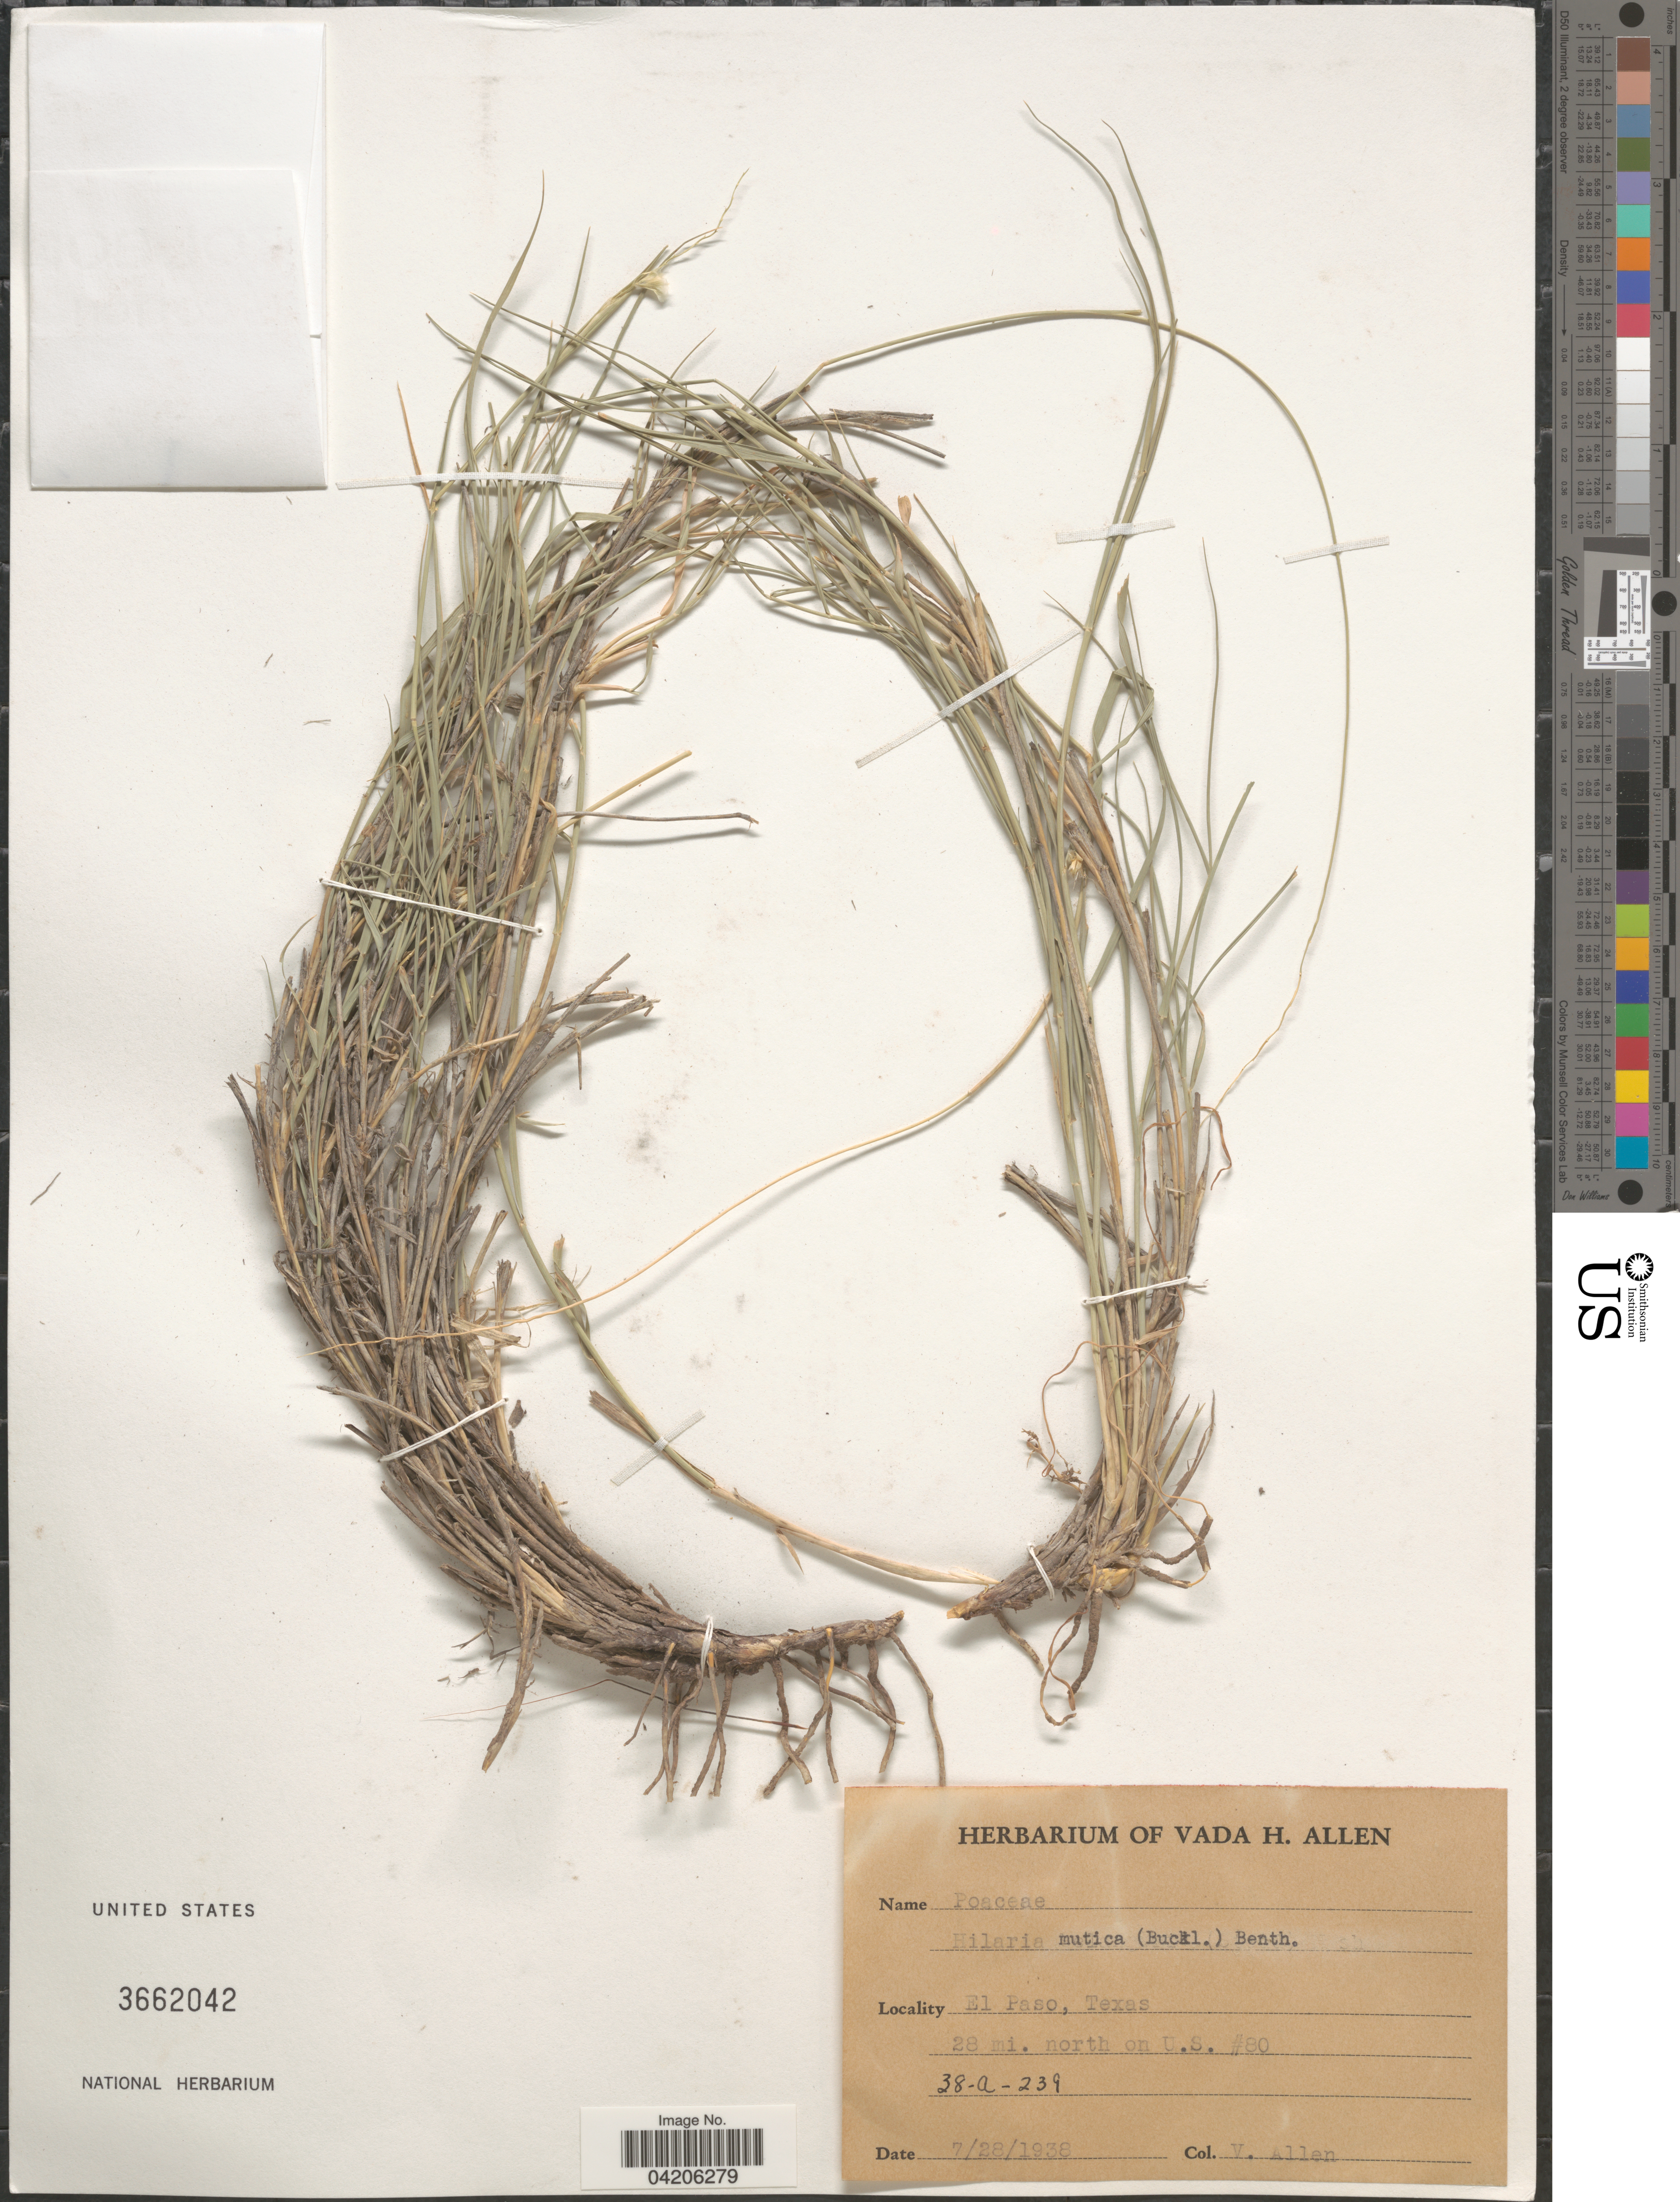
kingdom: Plantae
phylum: Tracheophyta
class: Liliopsida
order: Poales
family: Poaceae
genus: Hilaria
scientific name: Hilaria mutica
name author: (Buckley) Benth.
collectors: V. Allen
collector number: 38-A-239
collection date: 1938-07-28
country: United States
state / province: Texas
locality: El Paso. 28 mi. north on U.S. #80.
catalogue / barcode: US 3662042